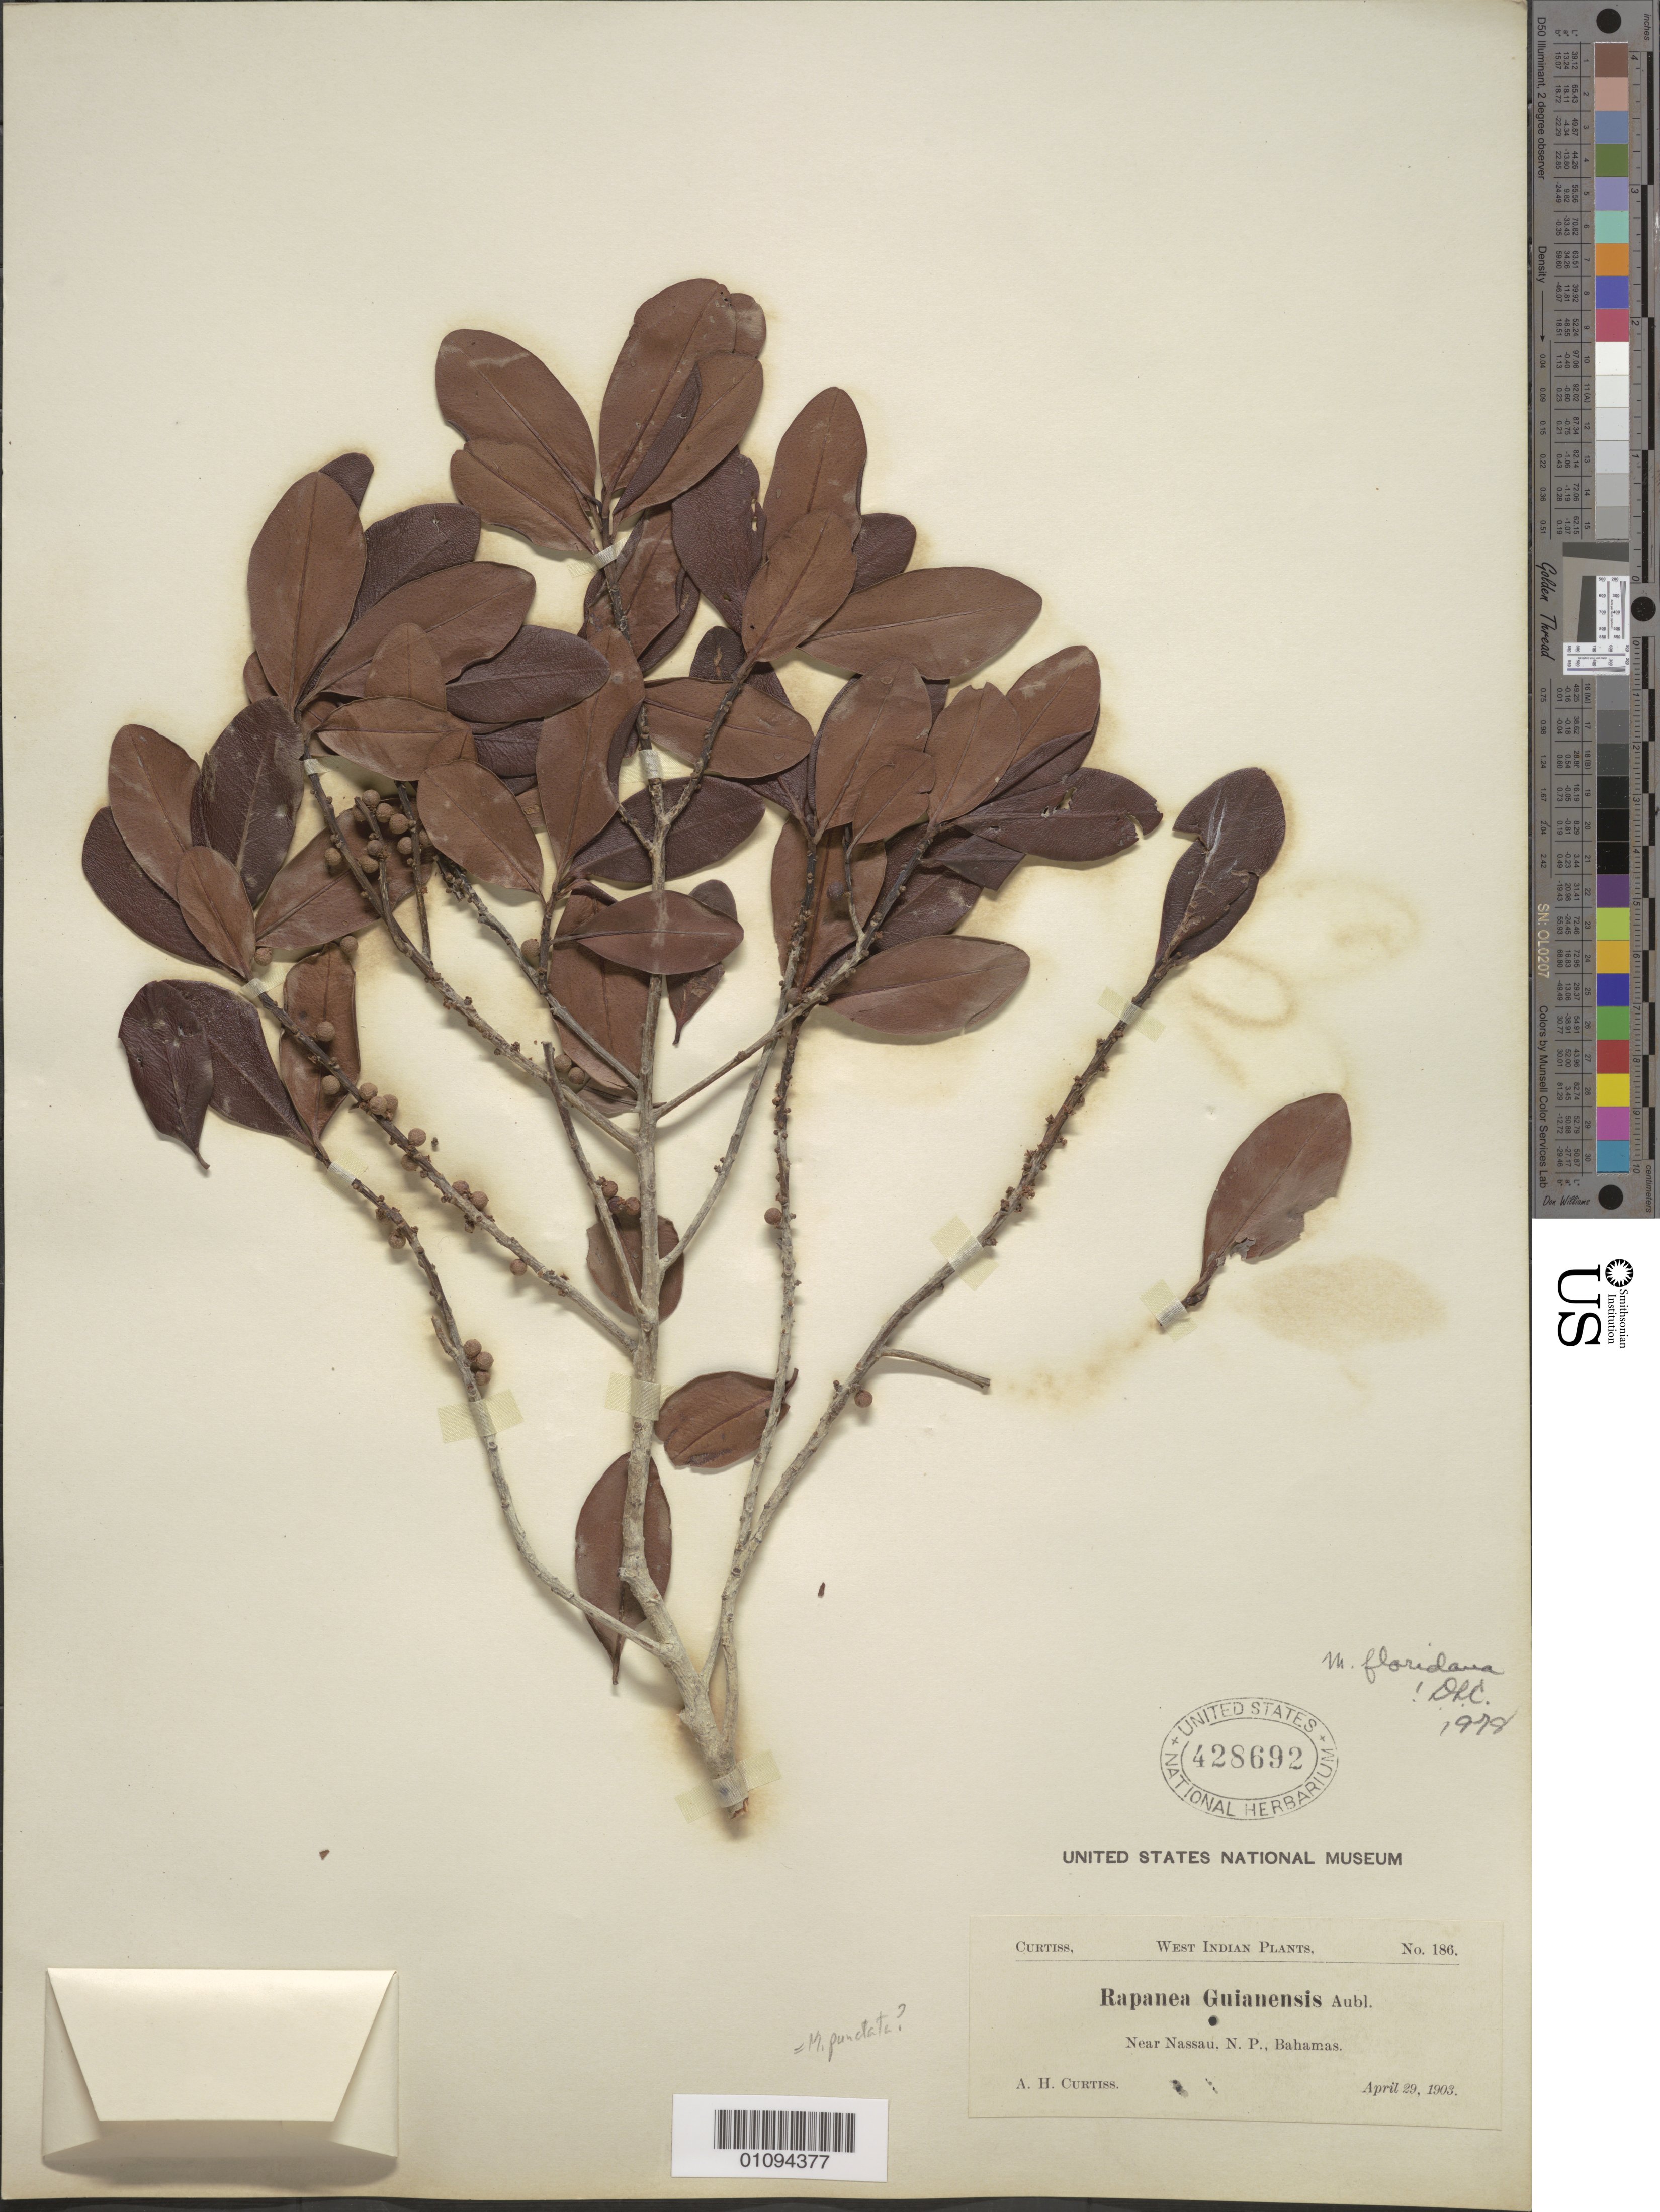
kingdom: Plantae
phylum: Tracheophyta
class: Magnoliopsida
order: Ericales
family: Primulaceae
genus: Myrsine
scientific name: Myrsine punctata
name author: (H. Lév.) Wilbur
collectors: A. H. Curtiss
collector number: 186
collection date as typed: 29 Apr 1903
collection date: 1903-04-29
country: Bahamas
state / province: New Providence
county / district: Nassau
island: New Providence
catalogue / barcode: US 428692